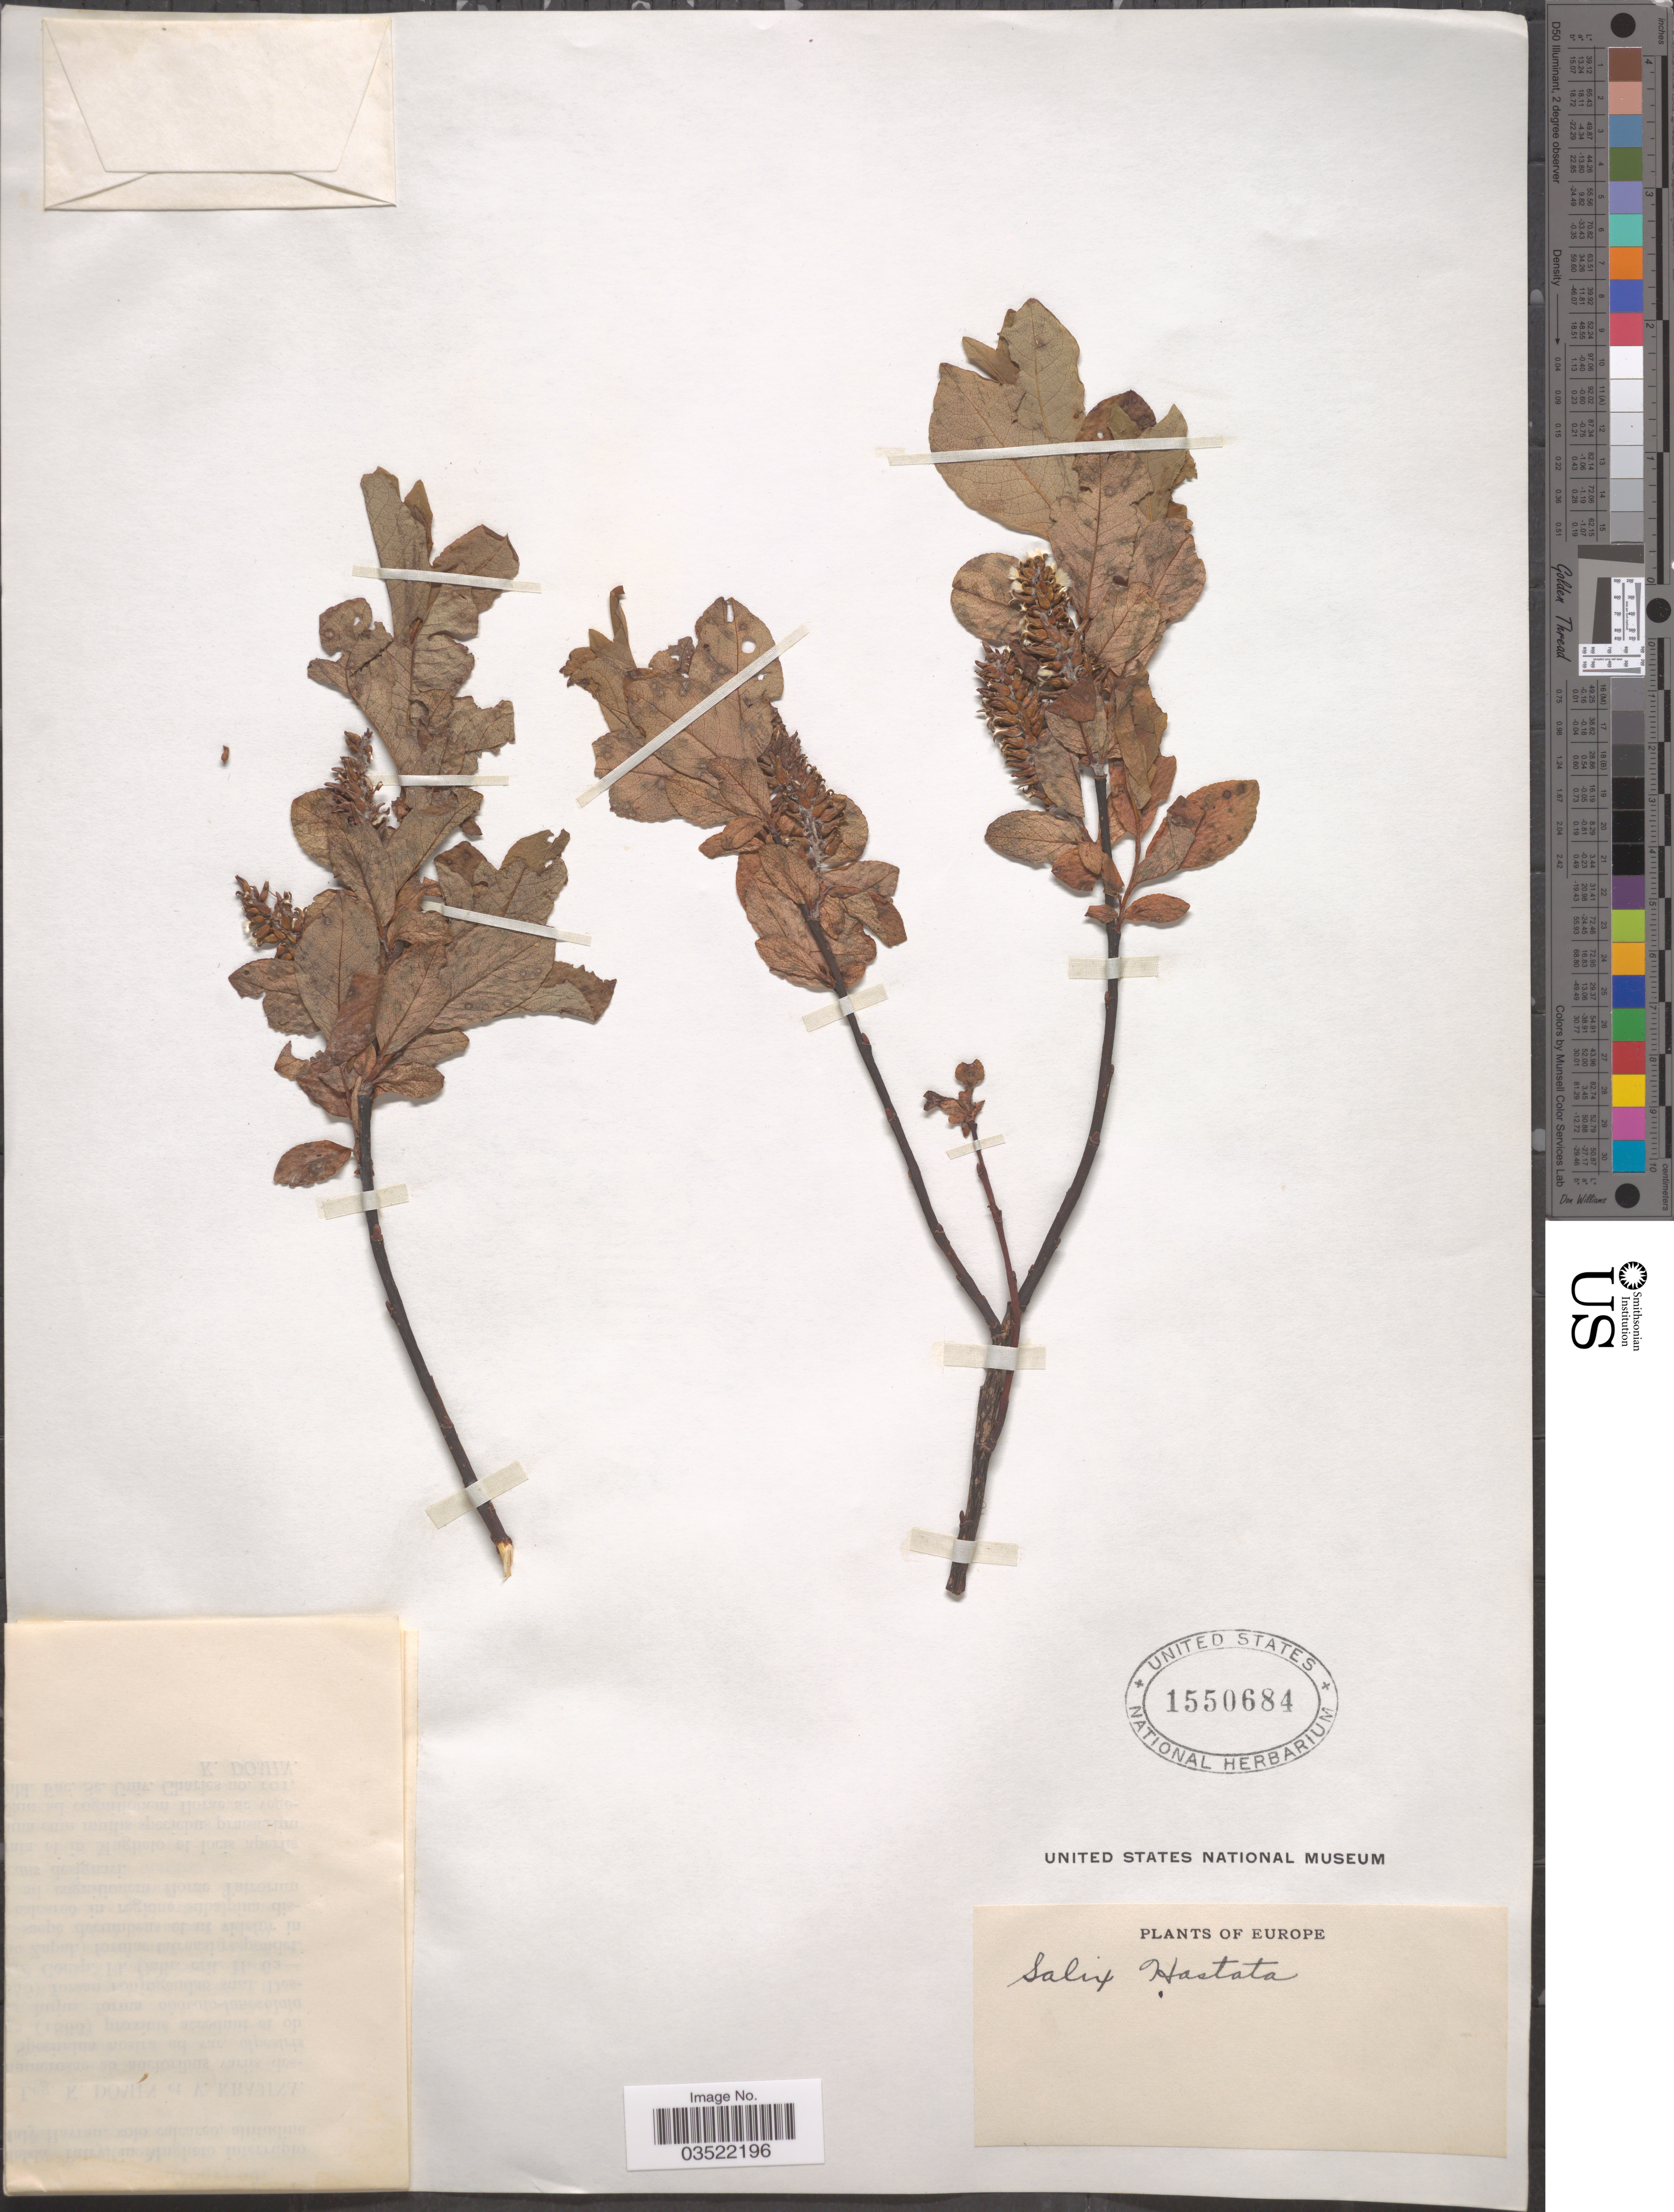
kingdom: Plantae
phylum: Tracheophyta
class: Magnoliopsida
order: Malpighiales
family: Salicaceae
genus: Salix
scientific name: Salix hastata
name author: L.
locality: Europe. [illegible text]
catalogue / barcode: US 1550684